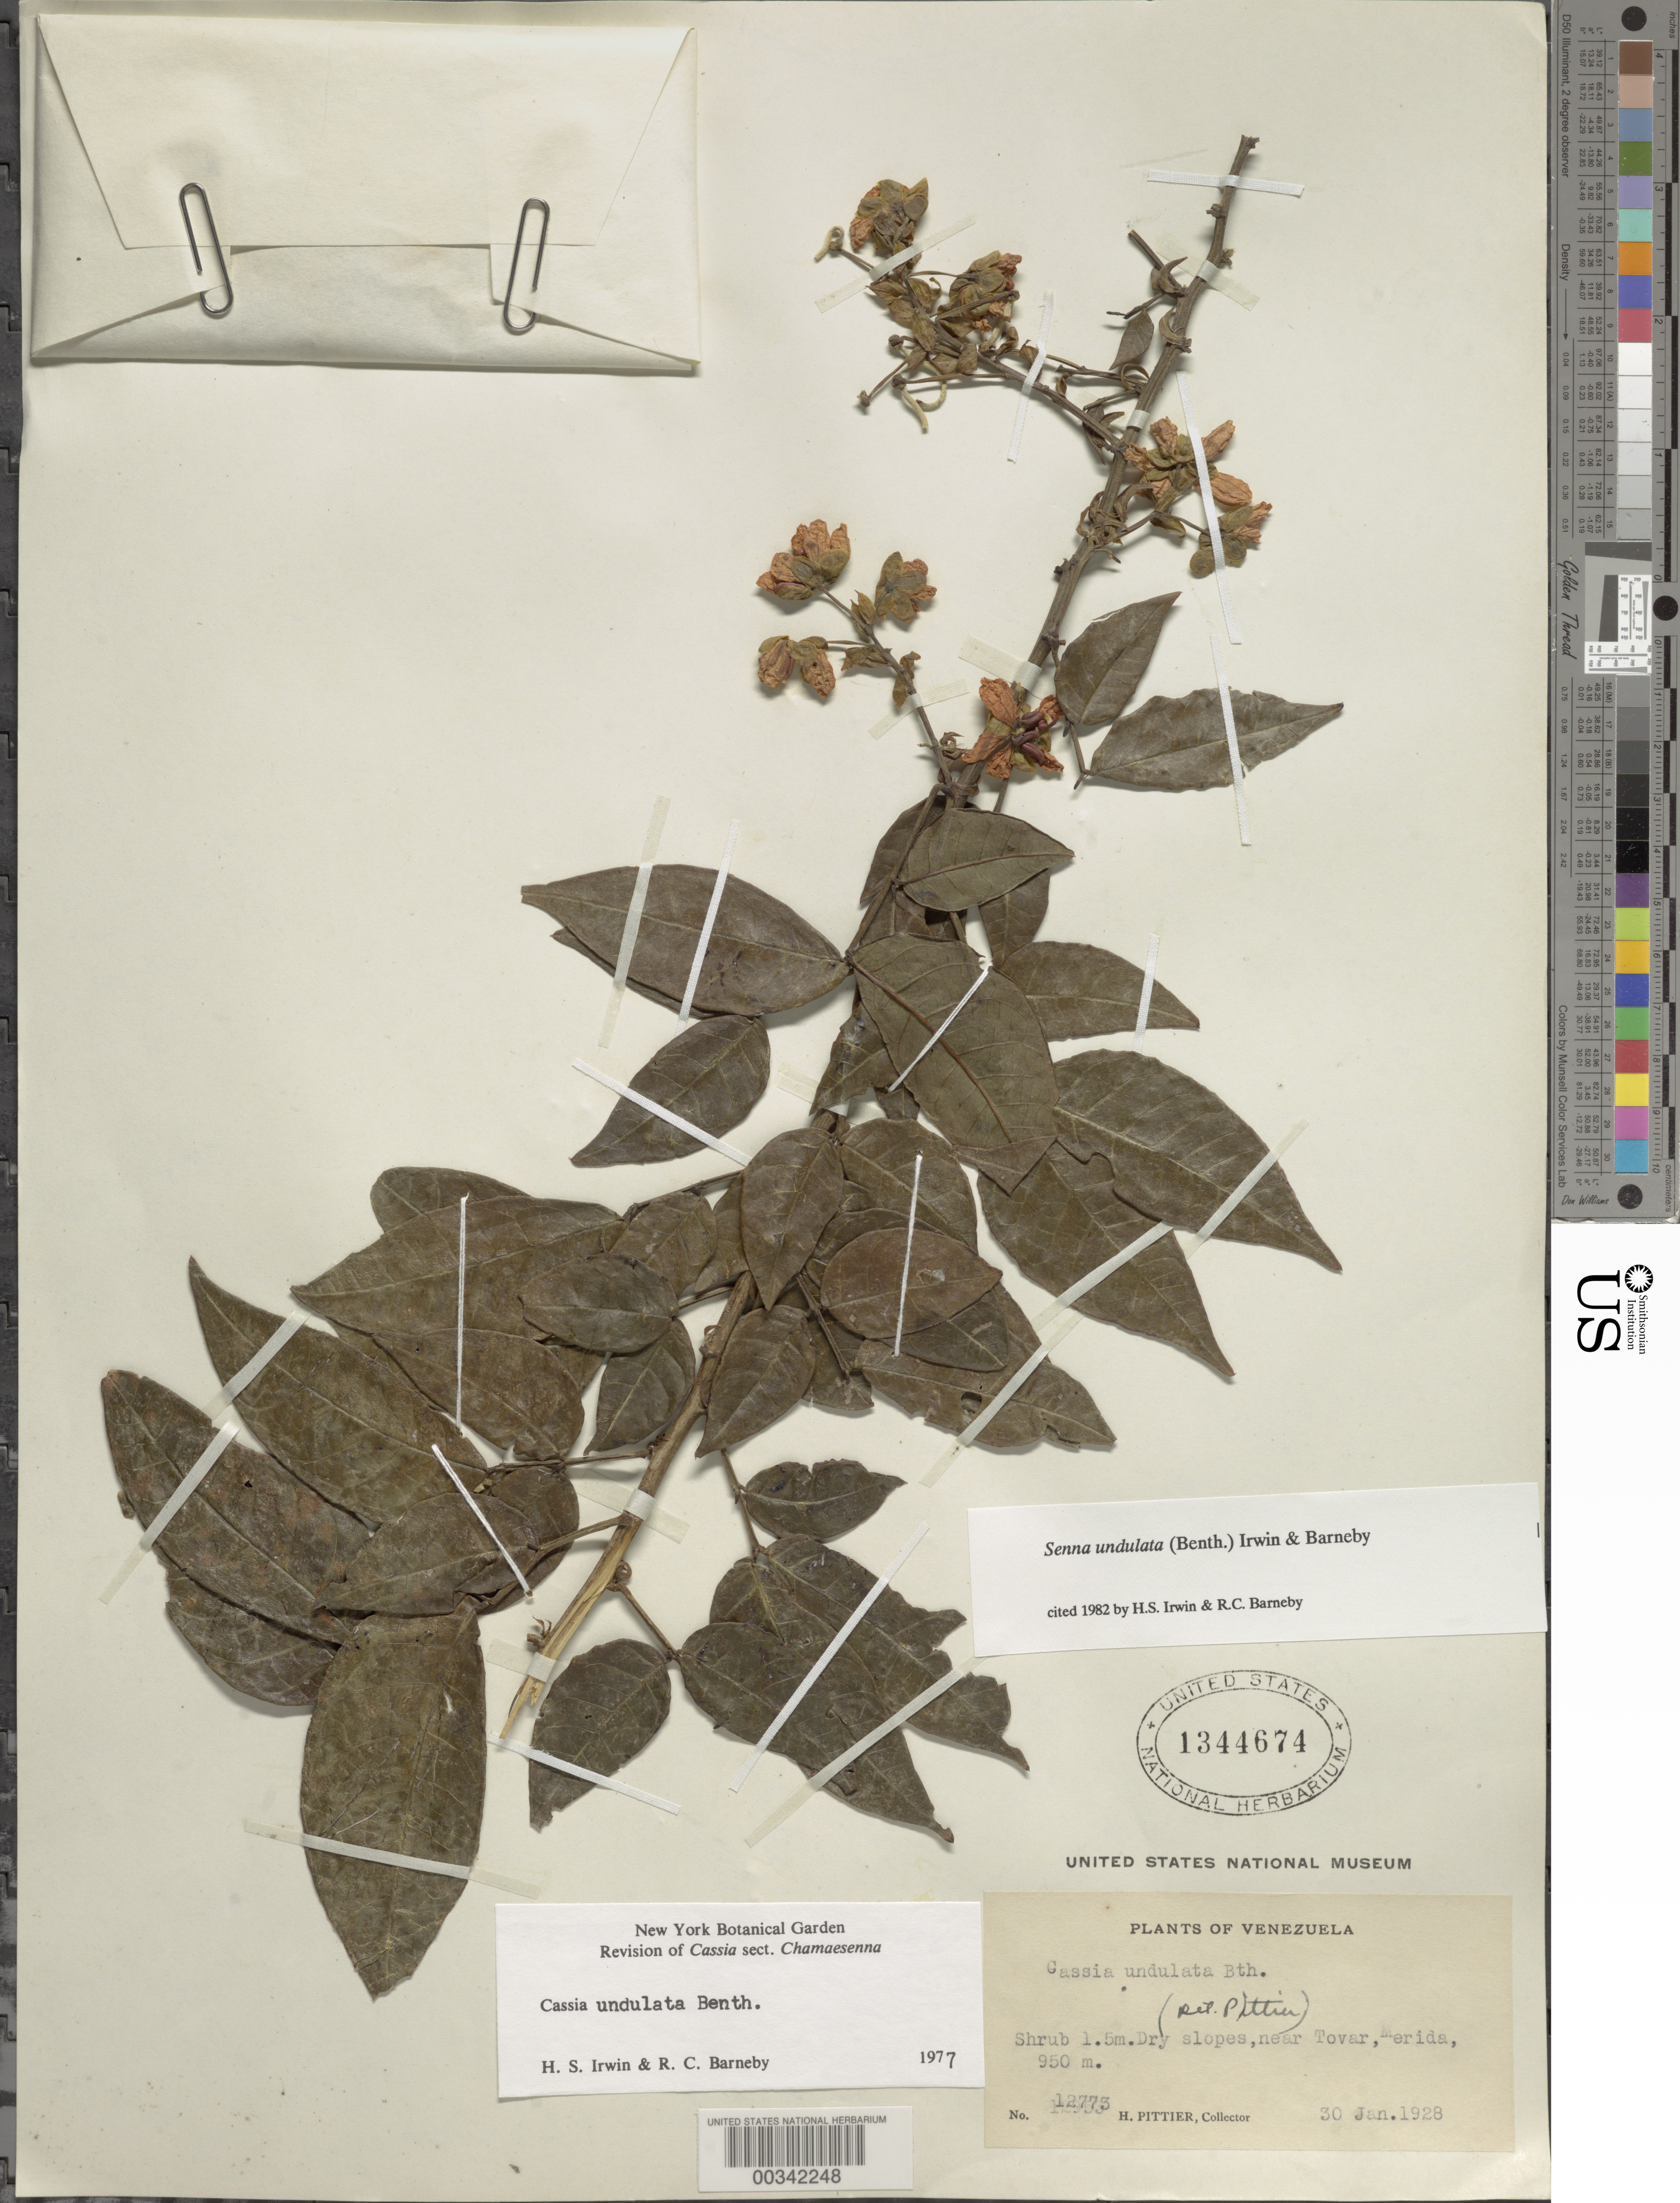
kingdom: Plantae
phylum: Tracheophyta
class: Magnoliopsida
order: Fabales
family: Fabaceae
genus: Senna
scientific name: Senna undulata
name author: (Benth.) H.S. Irwin & Barneby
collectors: H. F. Pittier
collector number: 12773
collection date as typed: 30 Jan 1928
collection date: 1928-01-30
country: Venezuela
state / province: Mérida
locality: Near tovar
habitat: Dry slopes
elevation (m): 950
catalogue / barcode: US 1344674